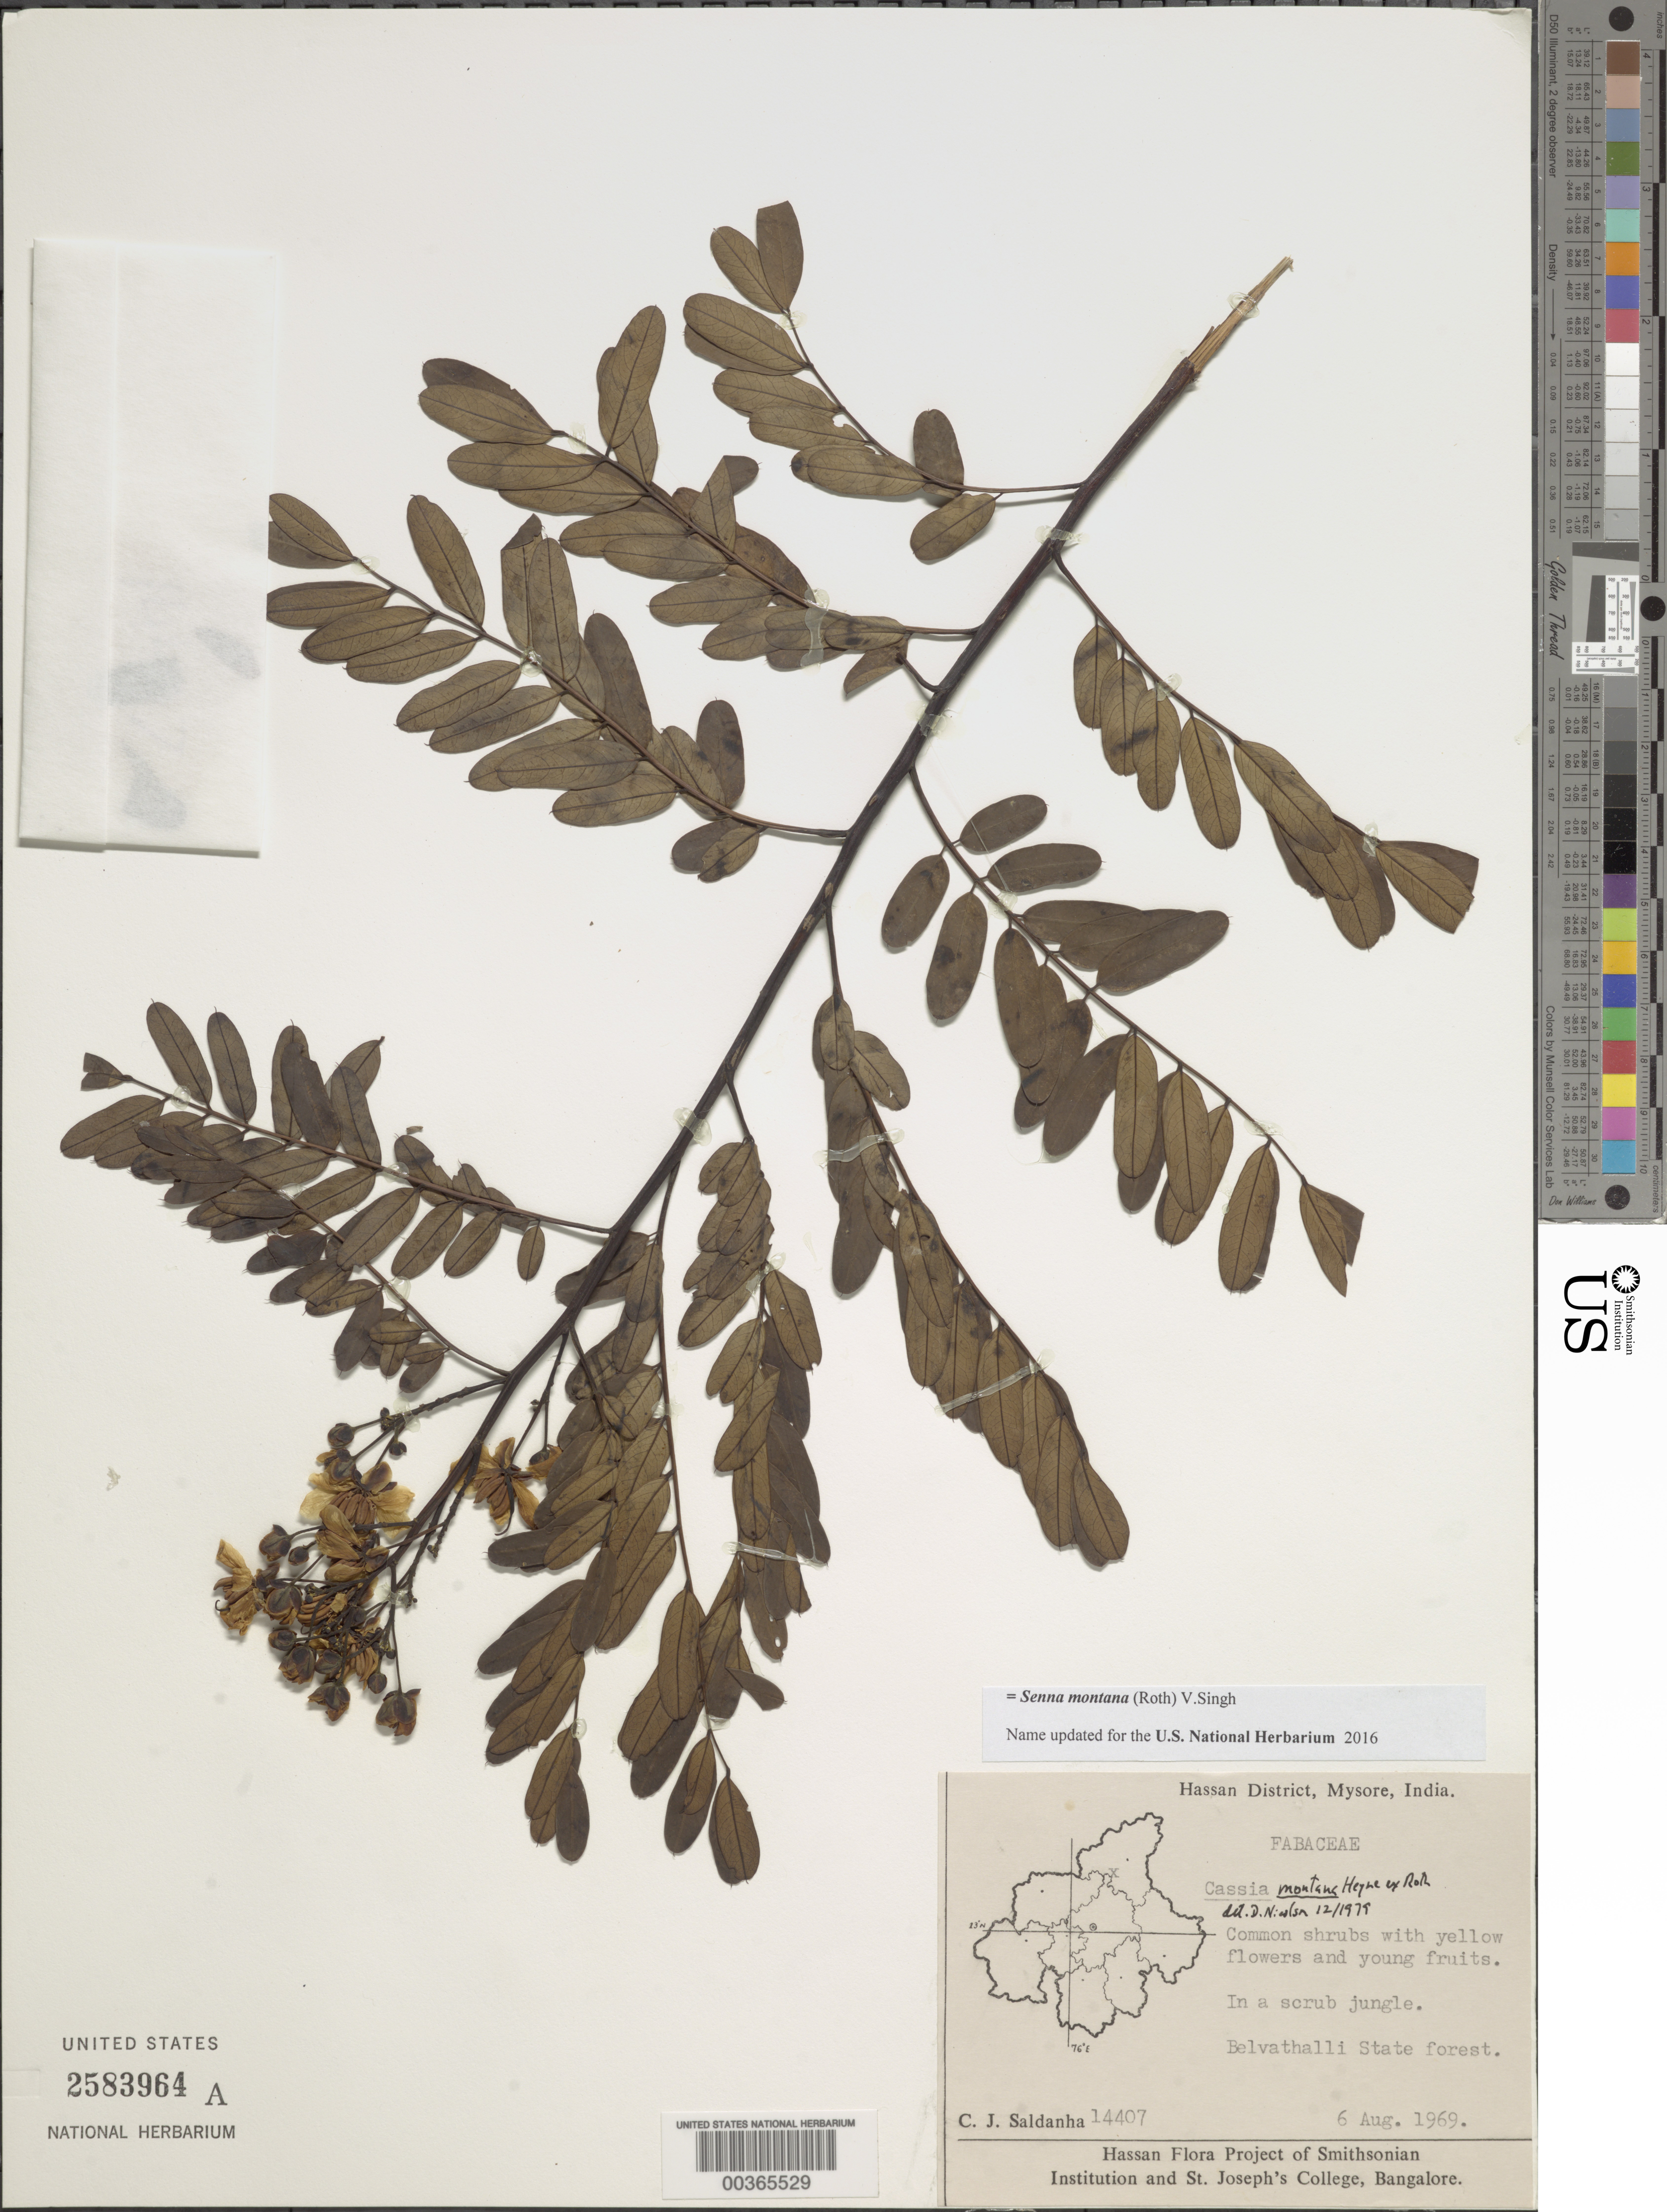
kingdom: Plantae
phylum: Tracheophyta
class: Magnoliopsida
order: Fabales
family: Fabaceae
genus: Senna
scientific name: Senna montana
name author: (Roth) V. Singh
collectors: C. J. Saldanha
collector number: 14407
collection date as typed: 06 Aug 1969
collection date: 1969-08-06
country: India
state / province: Karnataka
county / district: Hassan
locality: Belvathalli state forest, mysore state [mysore state = karnataka.]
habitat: Scrub jungle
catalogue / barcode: US 2583964A